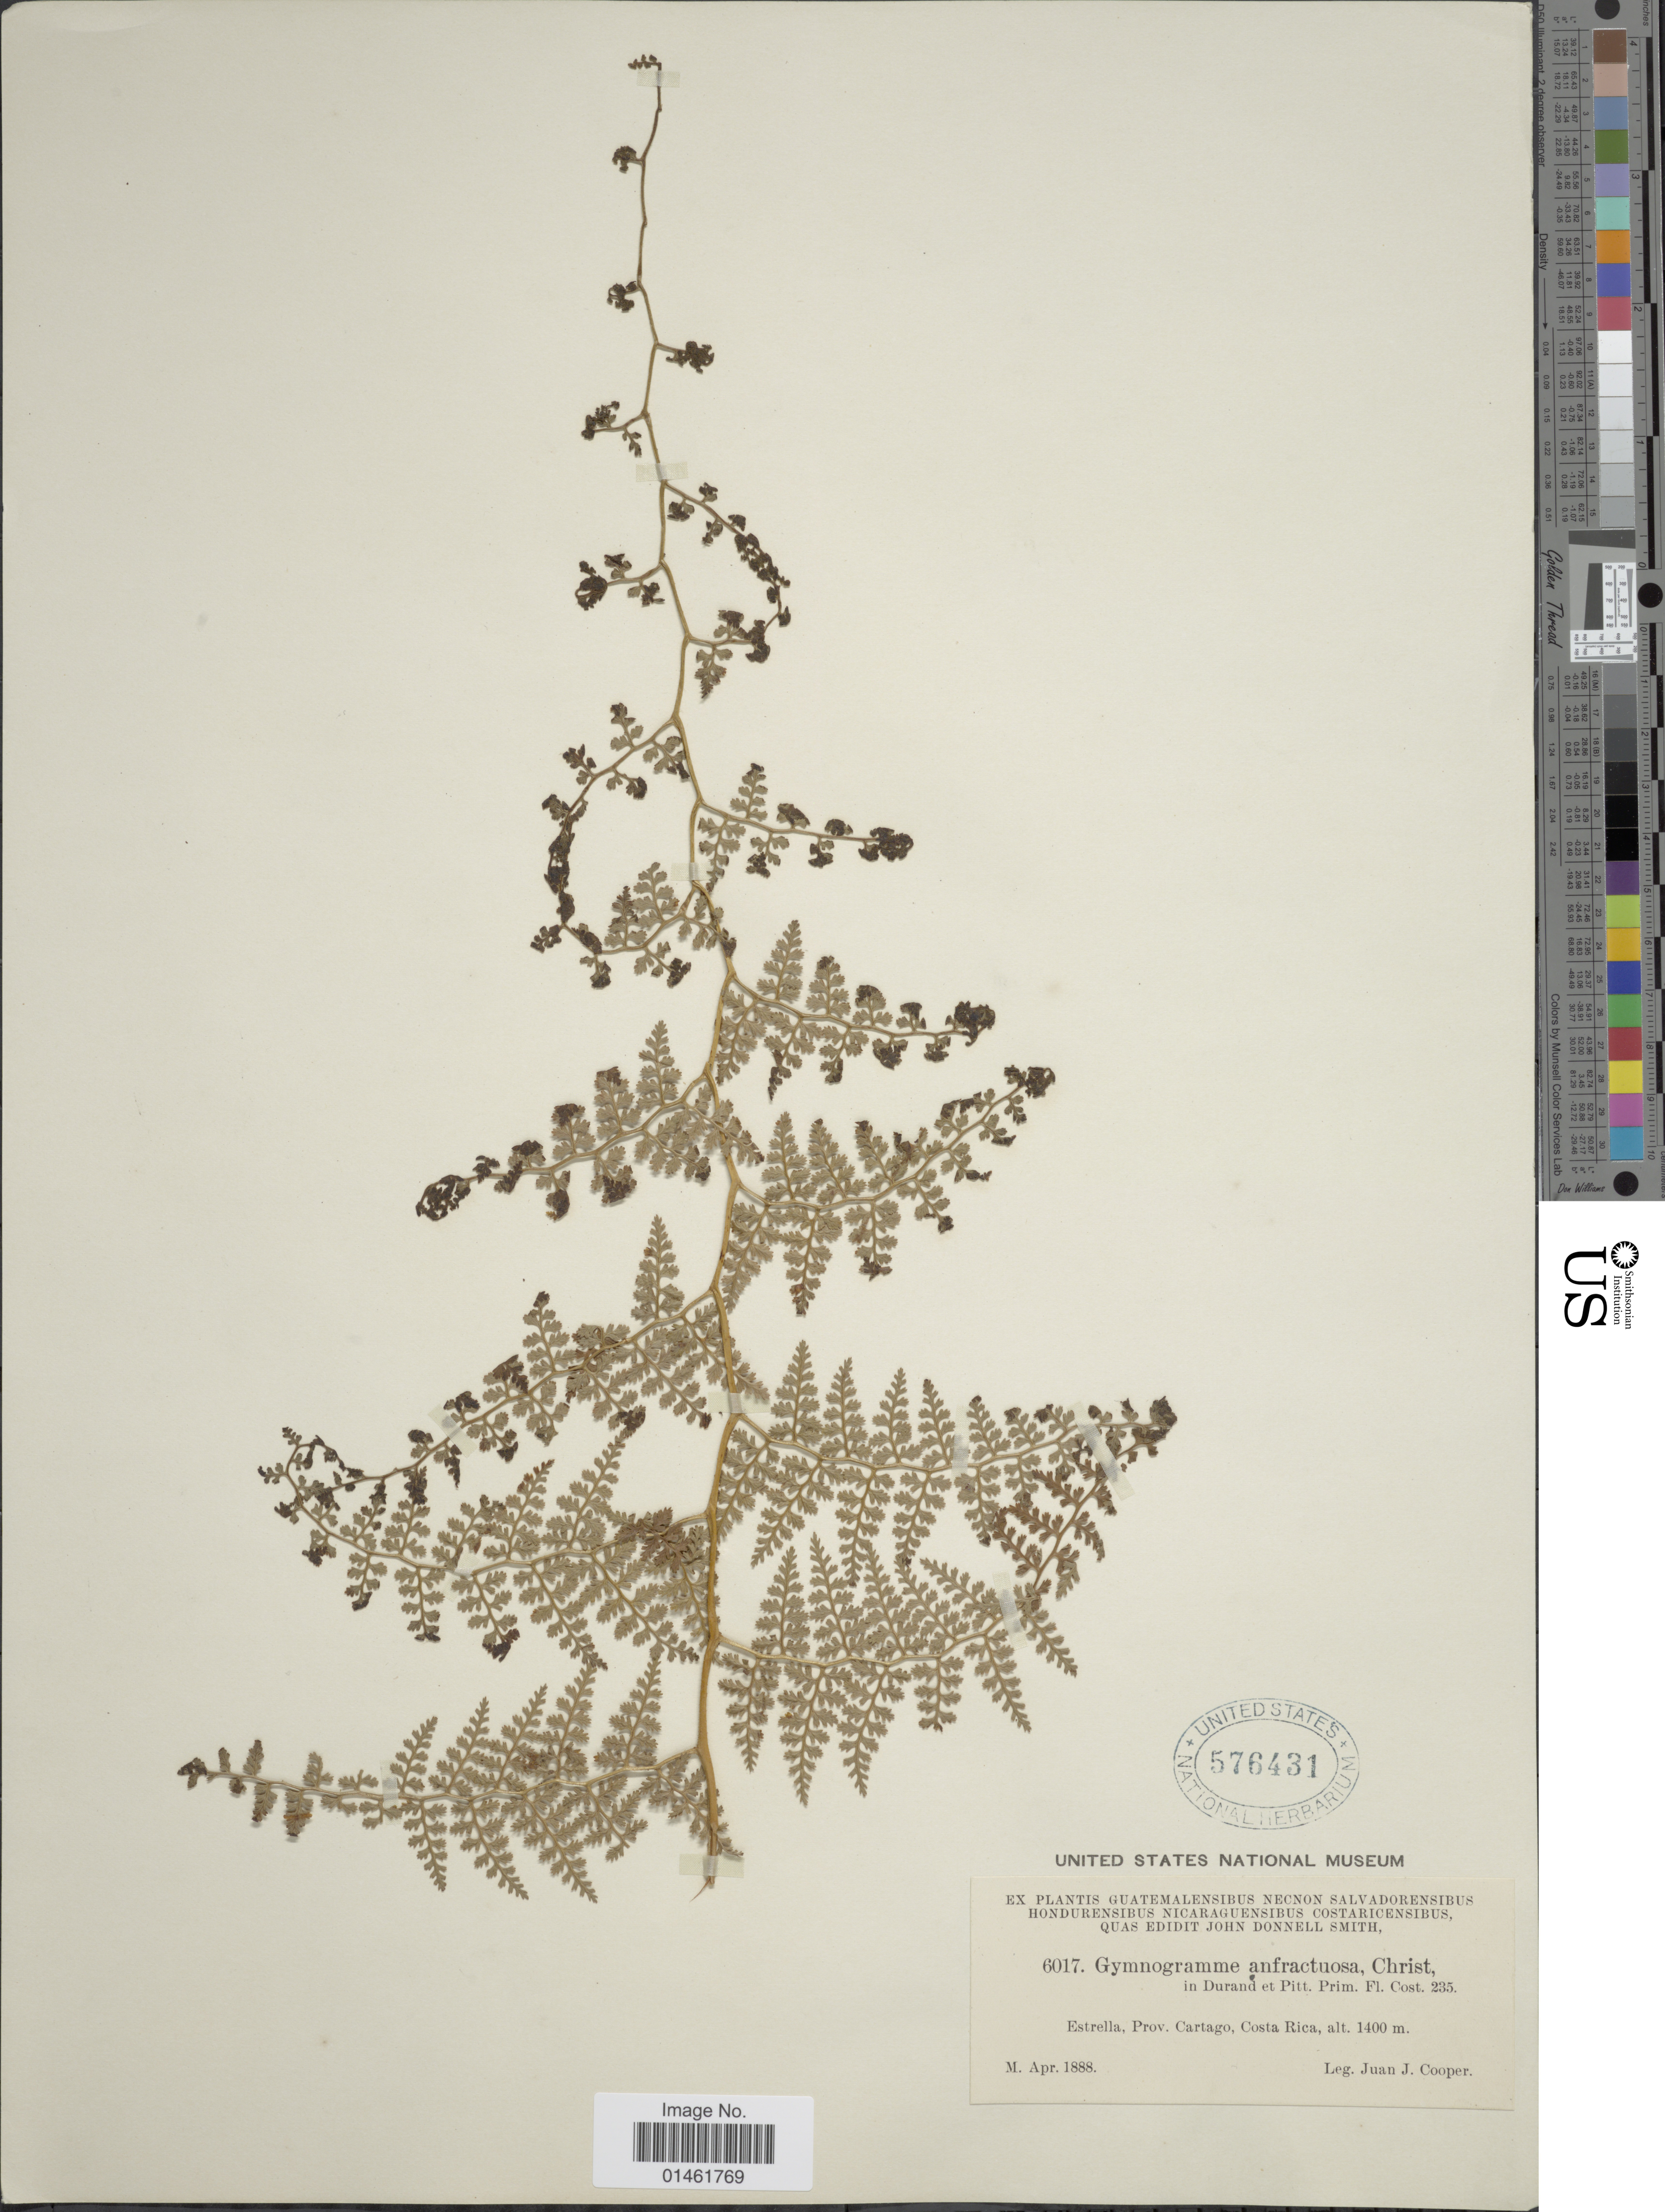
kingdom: Plantae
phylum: Tracheophyta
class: Polypodiopsida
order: Polypodiales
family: Dennstaedtiaceae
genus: Paesia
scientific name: Paesia anfractuosa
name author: (Christ) C. Chr.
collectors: J. J. Cooper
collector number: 6017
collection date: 1888-04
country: Costa Rica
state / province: Cartago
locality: Estrella, Prov. Cartago, Costa Rica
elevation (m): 1400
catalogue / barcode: US 576431